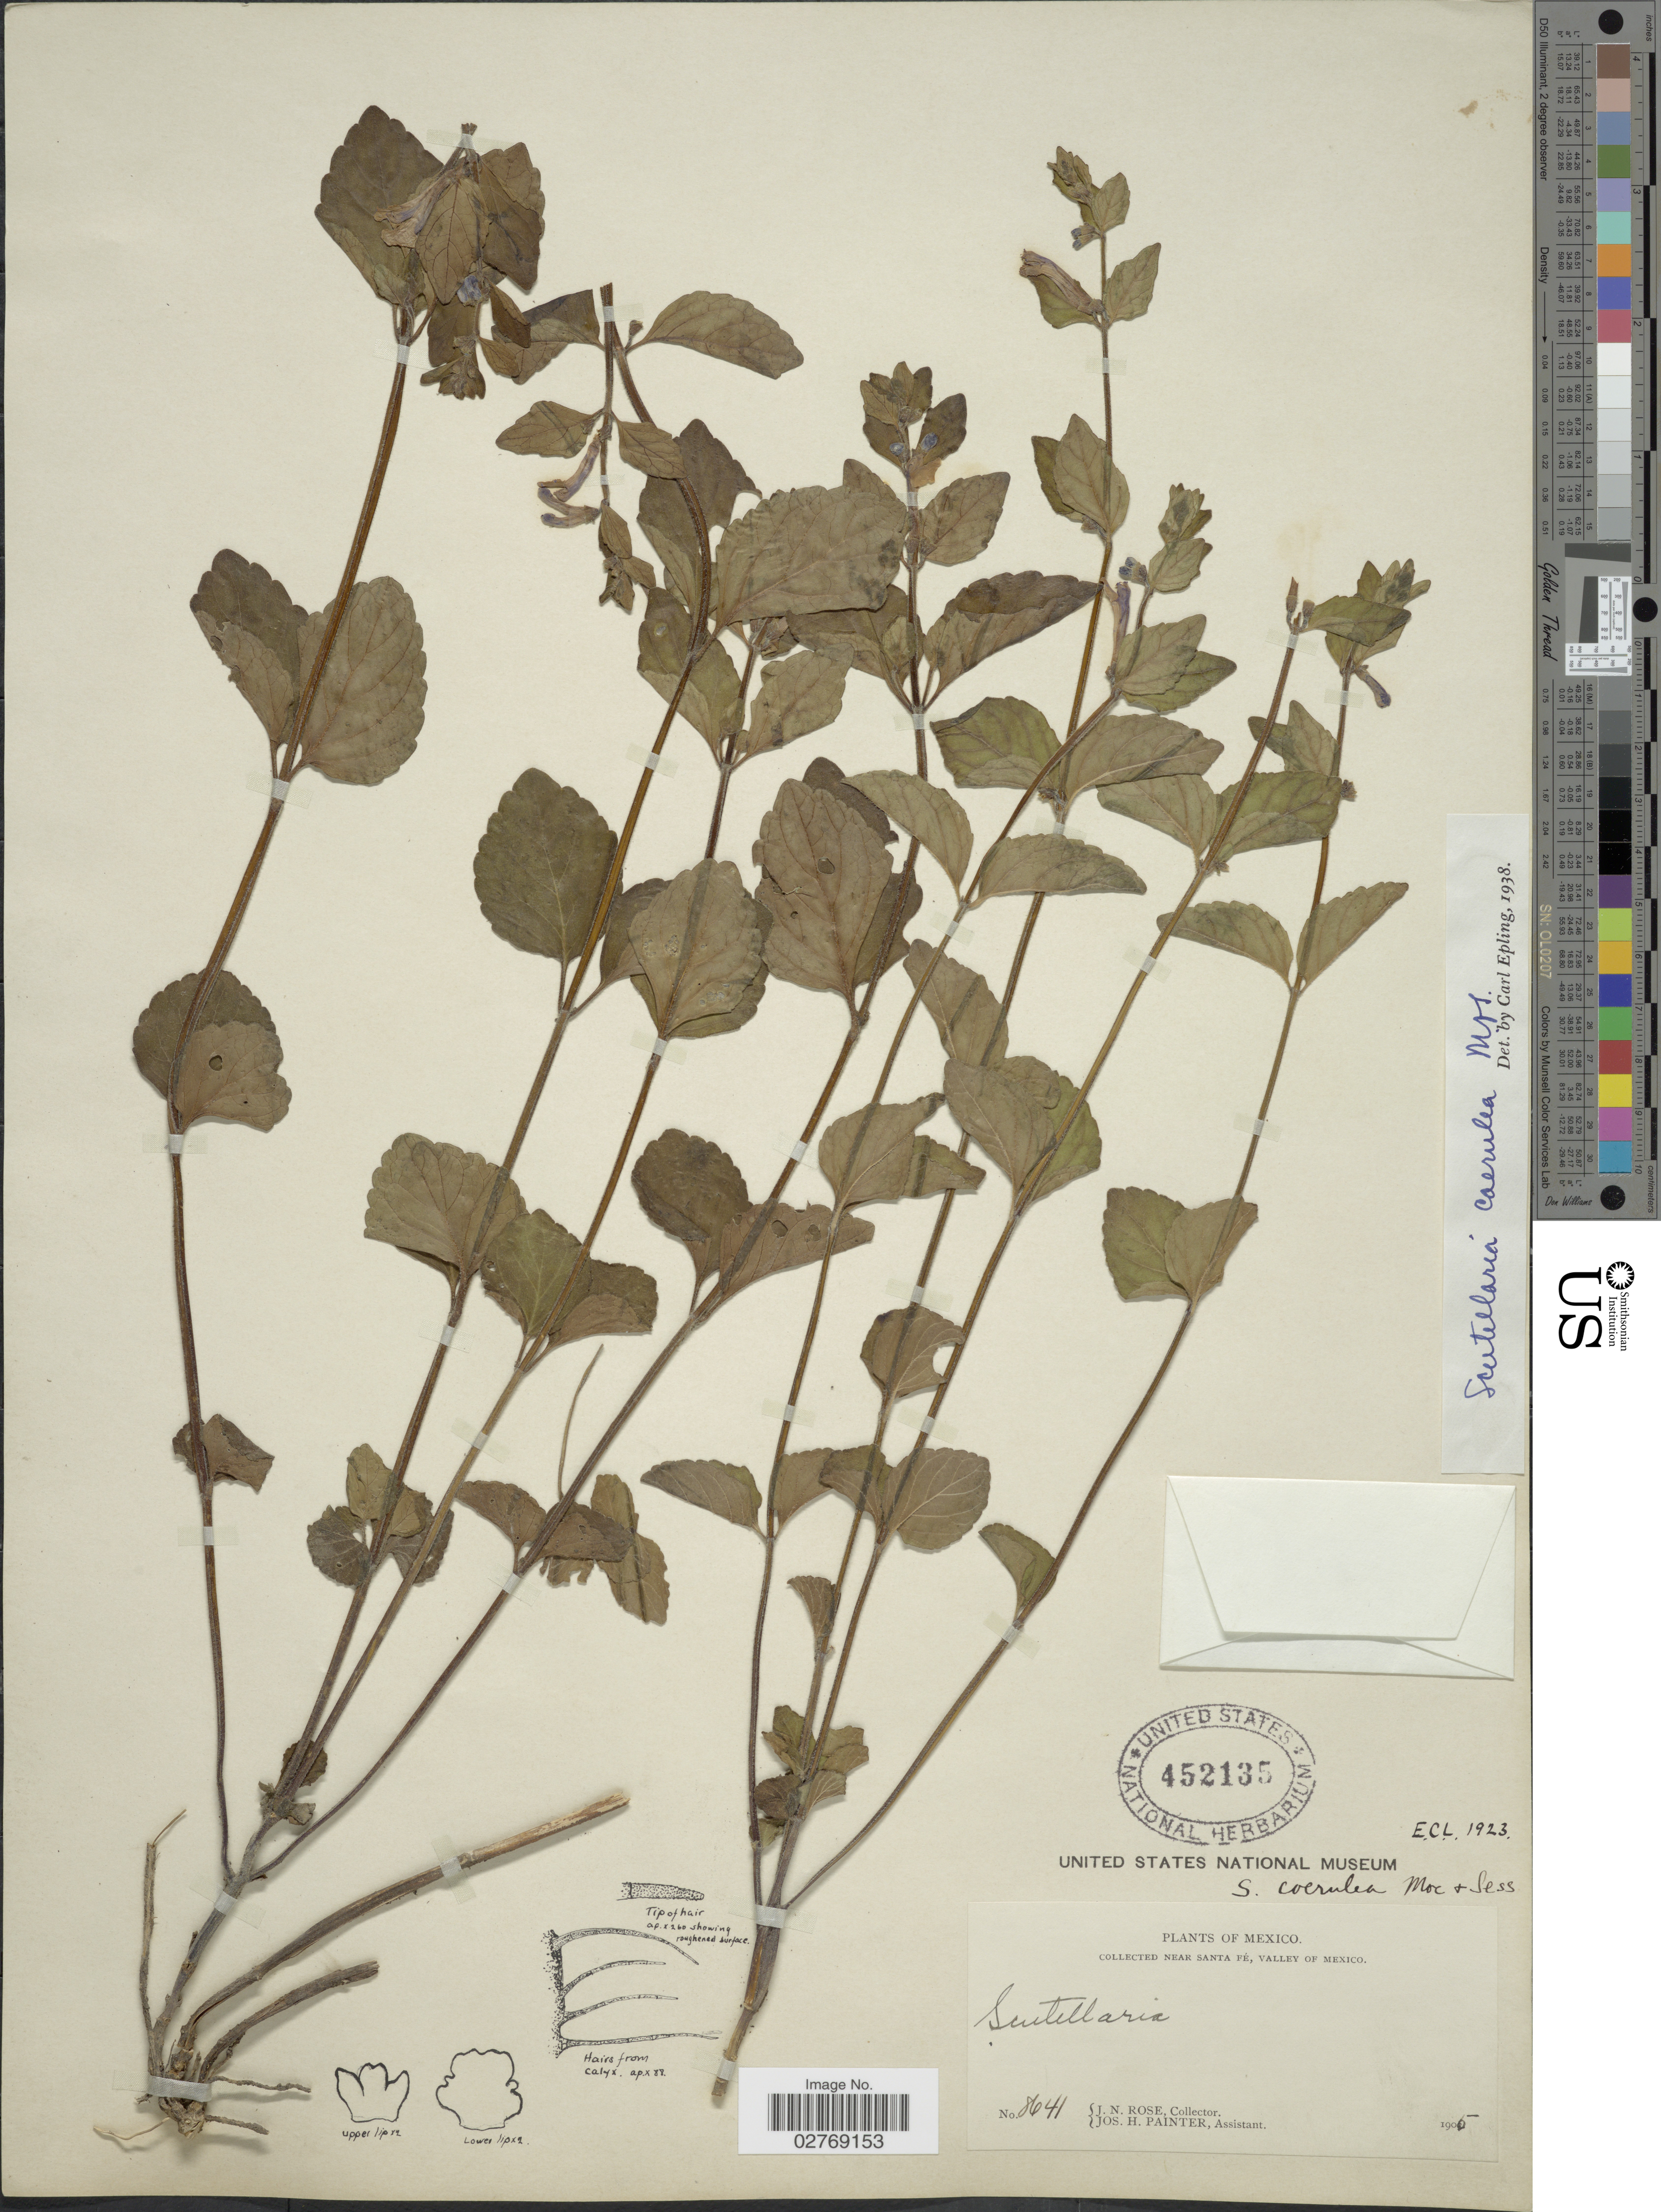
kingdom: Plantae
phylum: Tracheophyta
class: Magnoliopsida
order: Lamiales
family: Lamiaceae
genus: Scutellaria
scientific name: Scutellaria dumetorum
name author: Schltdl.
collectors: J. N. Rose & J. H. Painter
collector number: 8641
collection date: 1905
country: Mexico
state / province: México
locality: Near Santa Fé, Valley of Mexico.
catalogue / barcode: US 452135